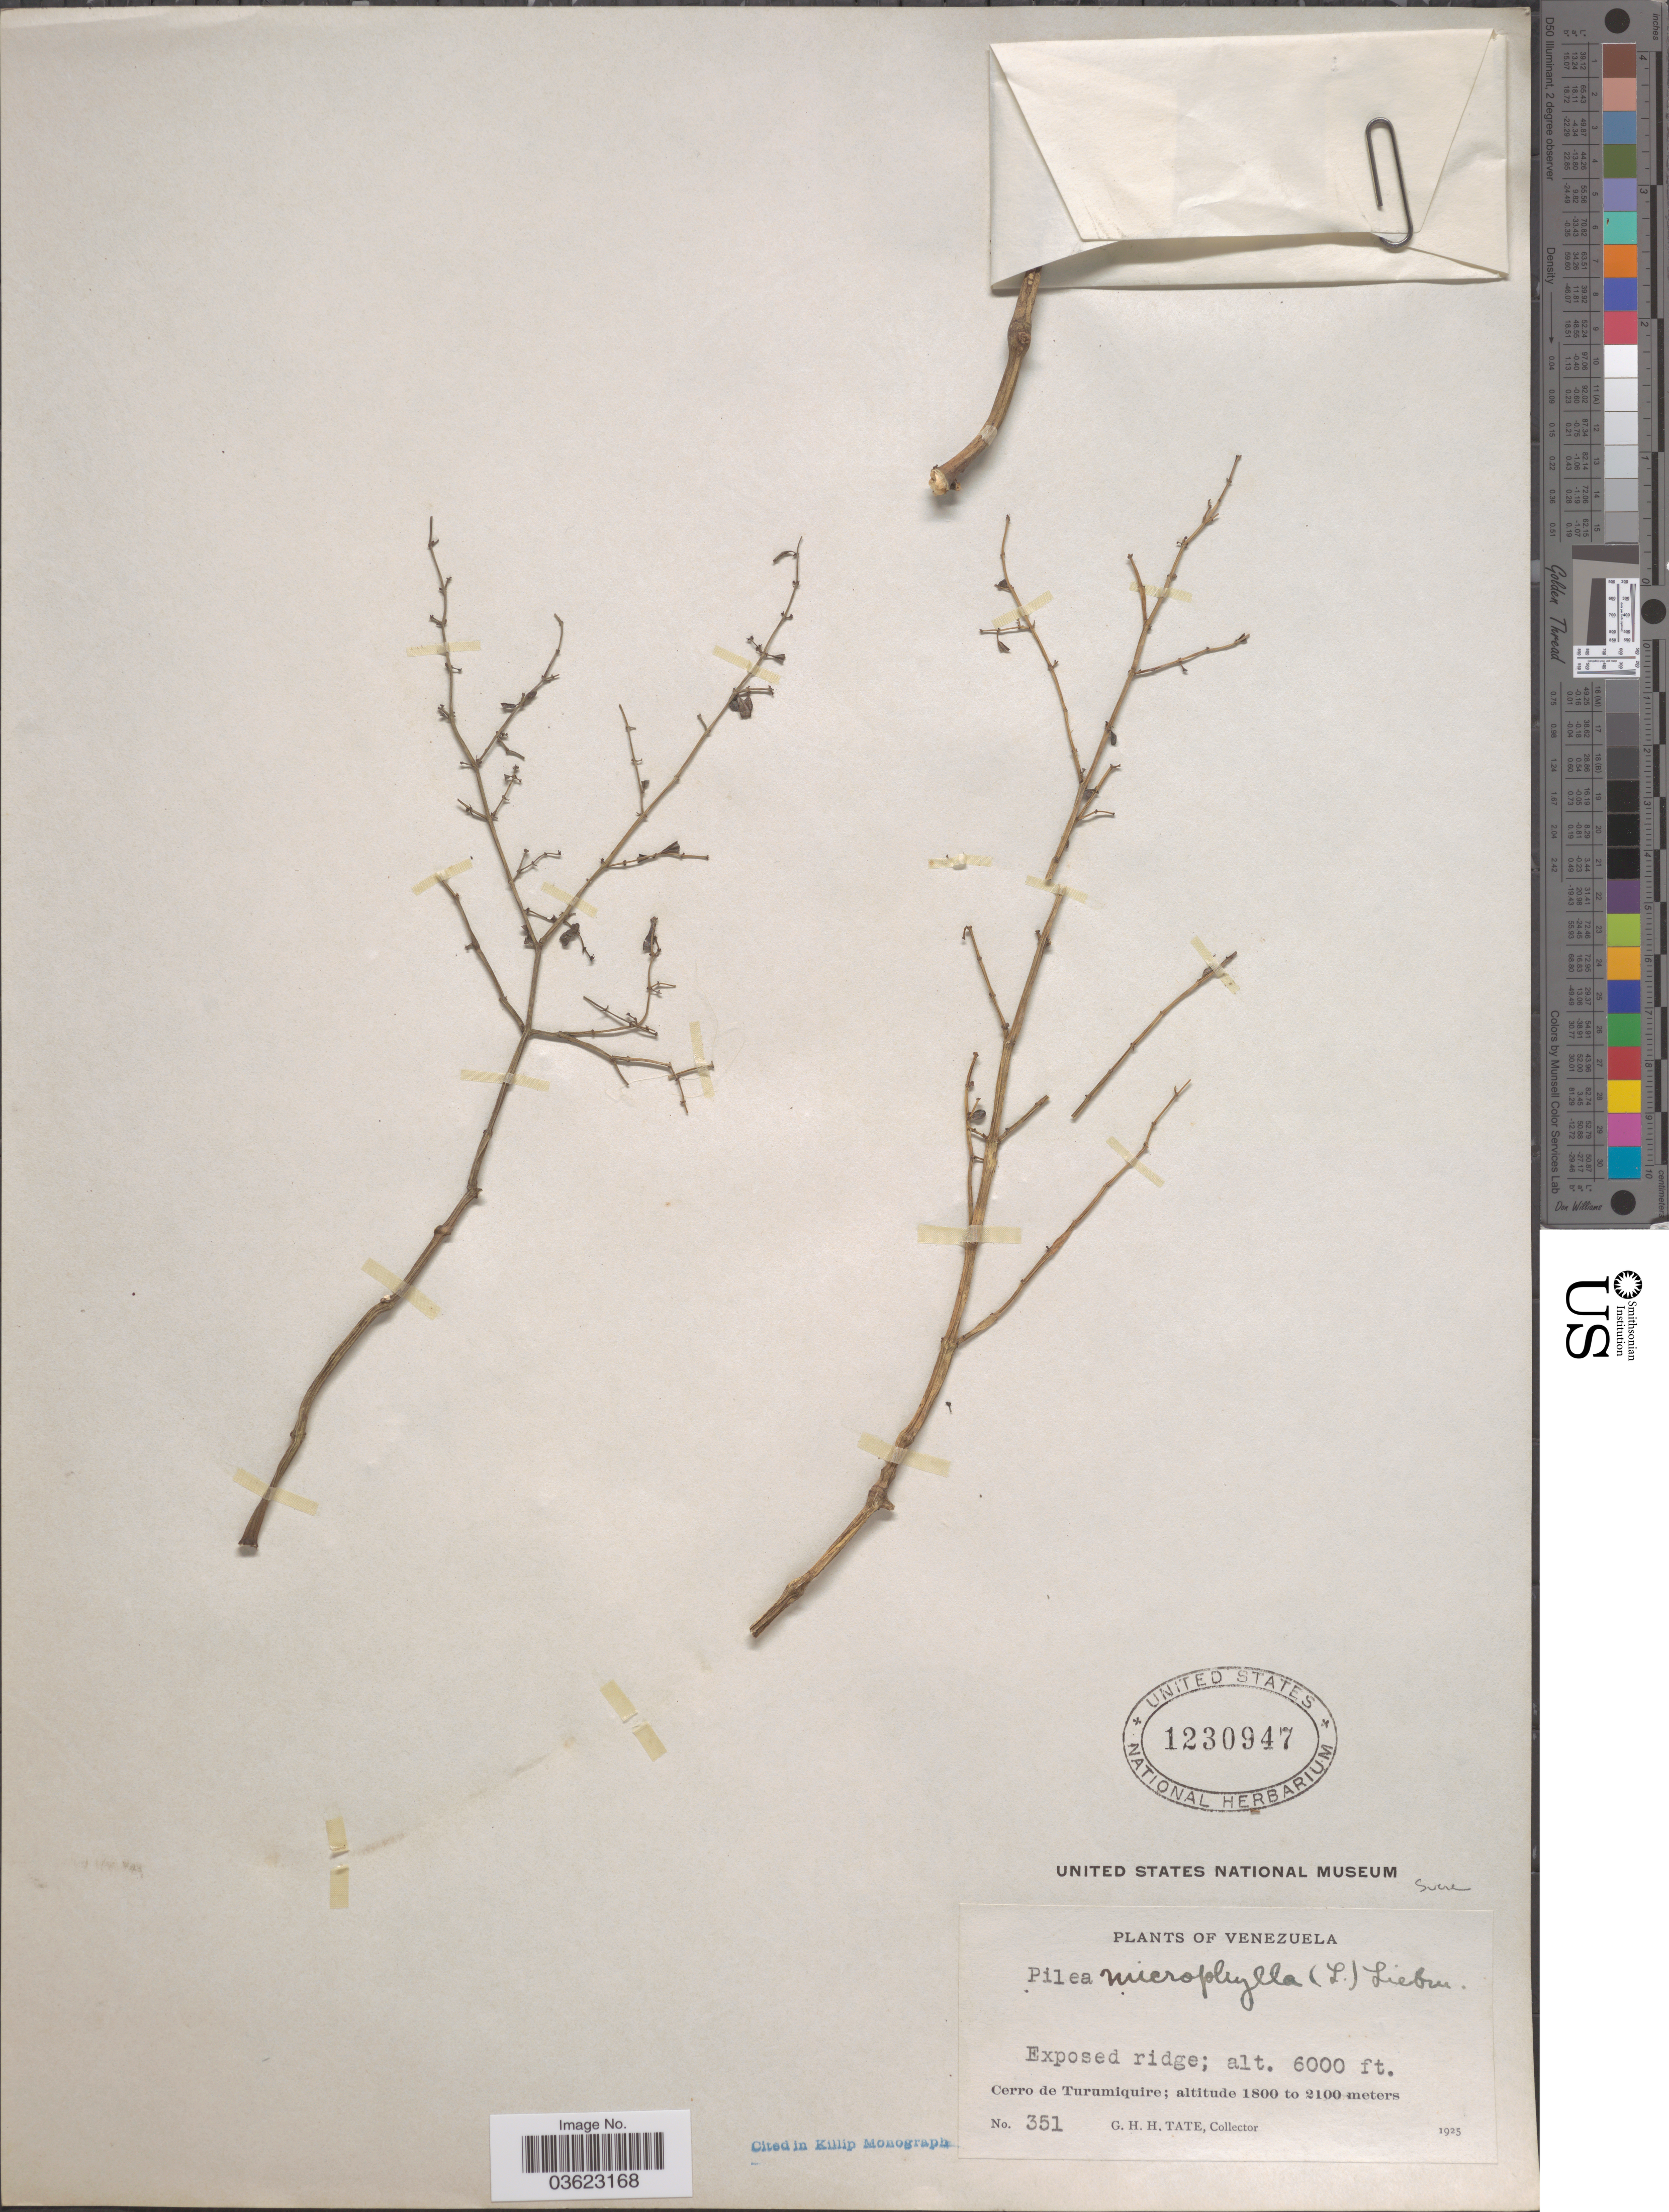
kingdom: Plantae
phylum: Tracheophyta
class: Magnoliopsida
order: Rosales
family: Urticaceae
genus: Pilea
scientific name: Pilea microphylla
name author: (L.) Liebm.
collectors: G. H. H.Tate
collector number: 351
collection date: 1925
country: Venezuela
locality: Cerro de Turumiquire.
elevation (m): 1829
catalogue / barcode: US 1230947